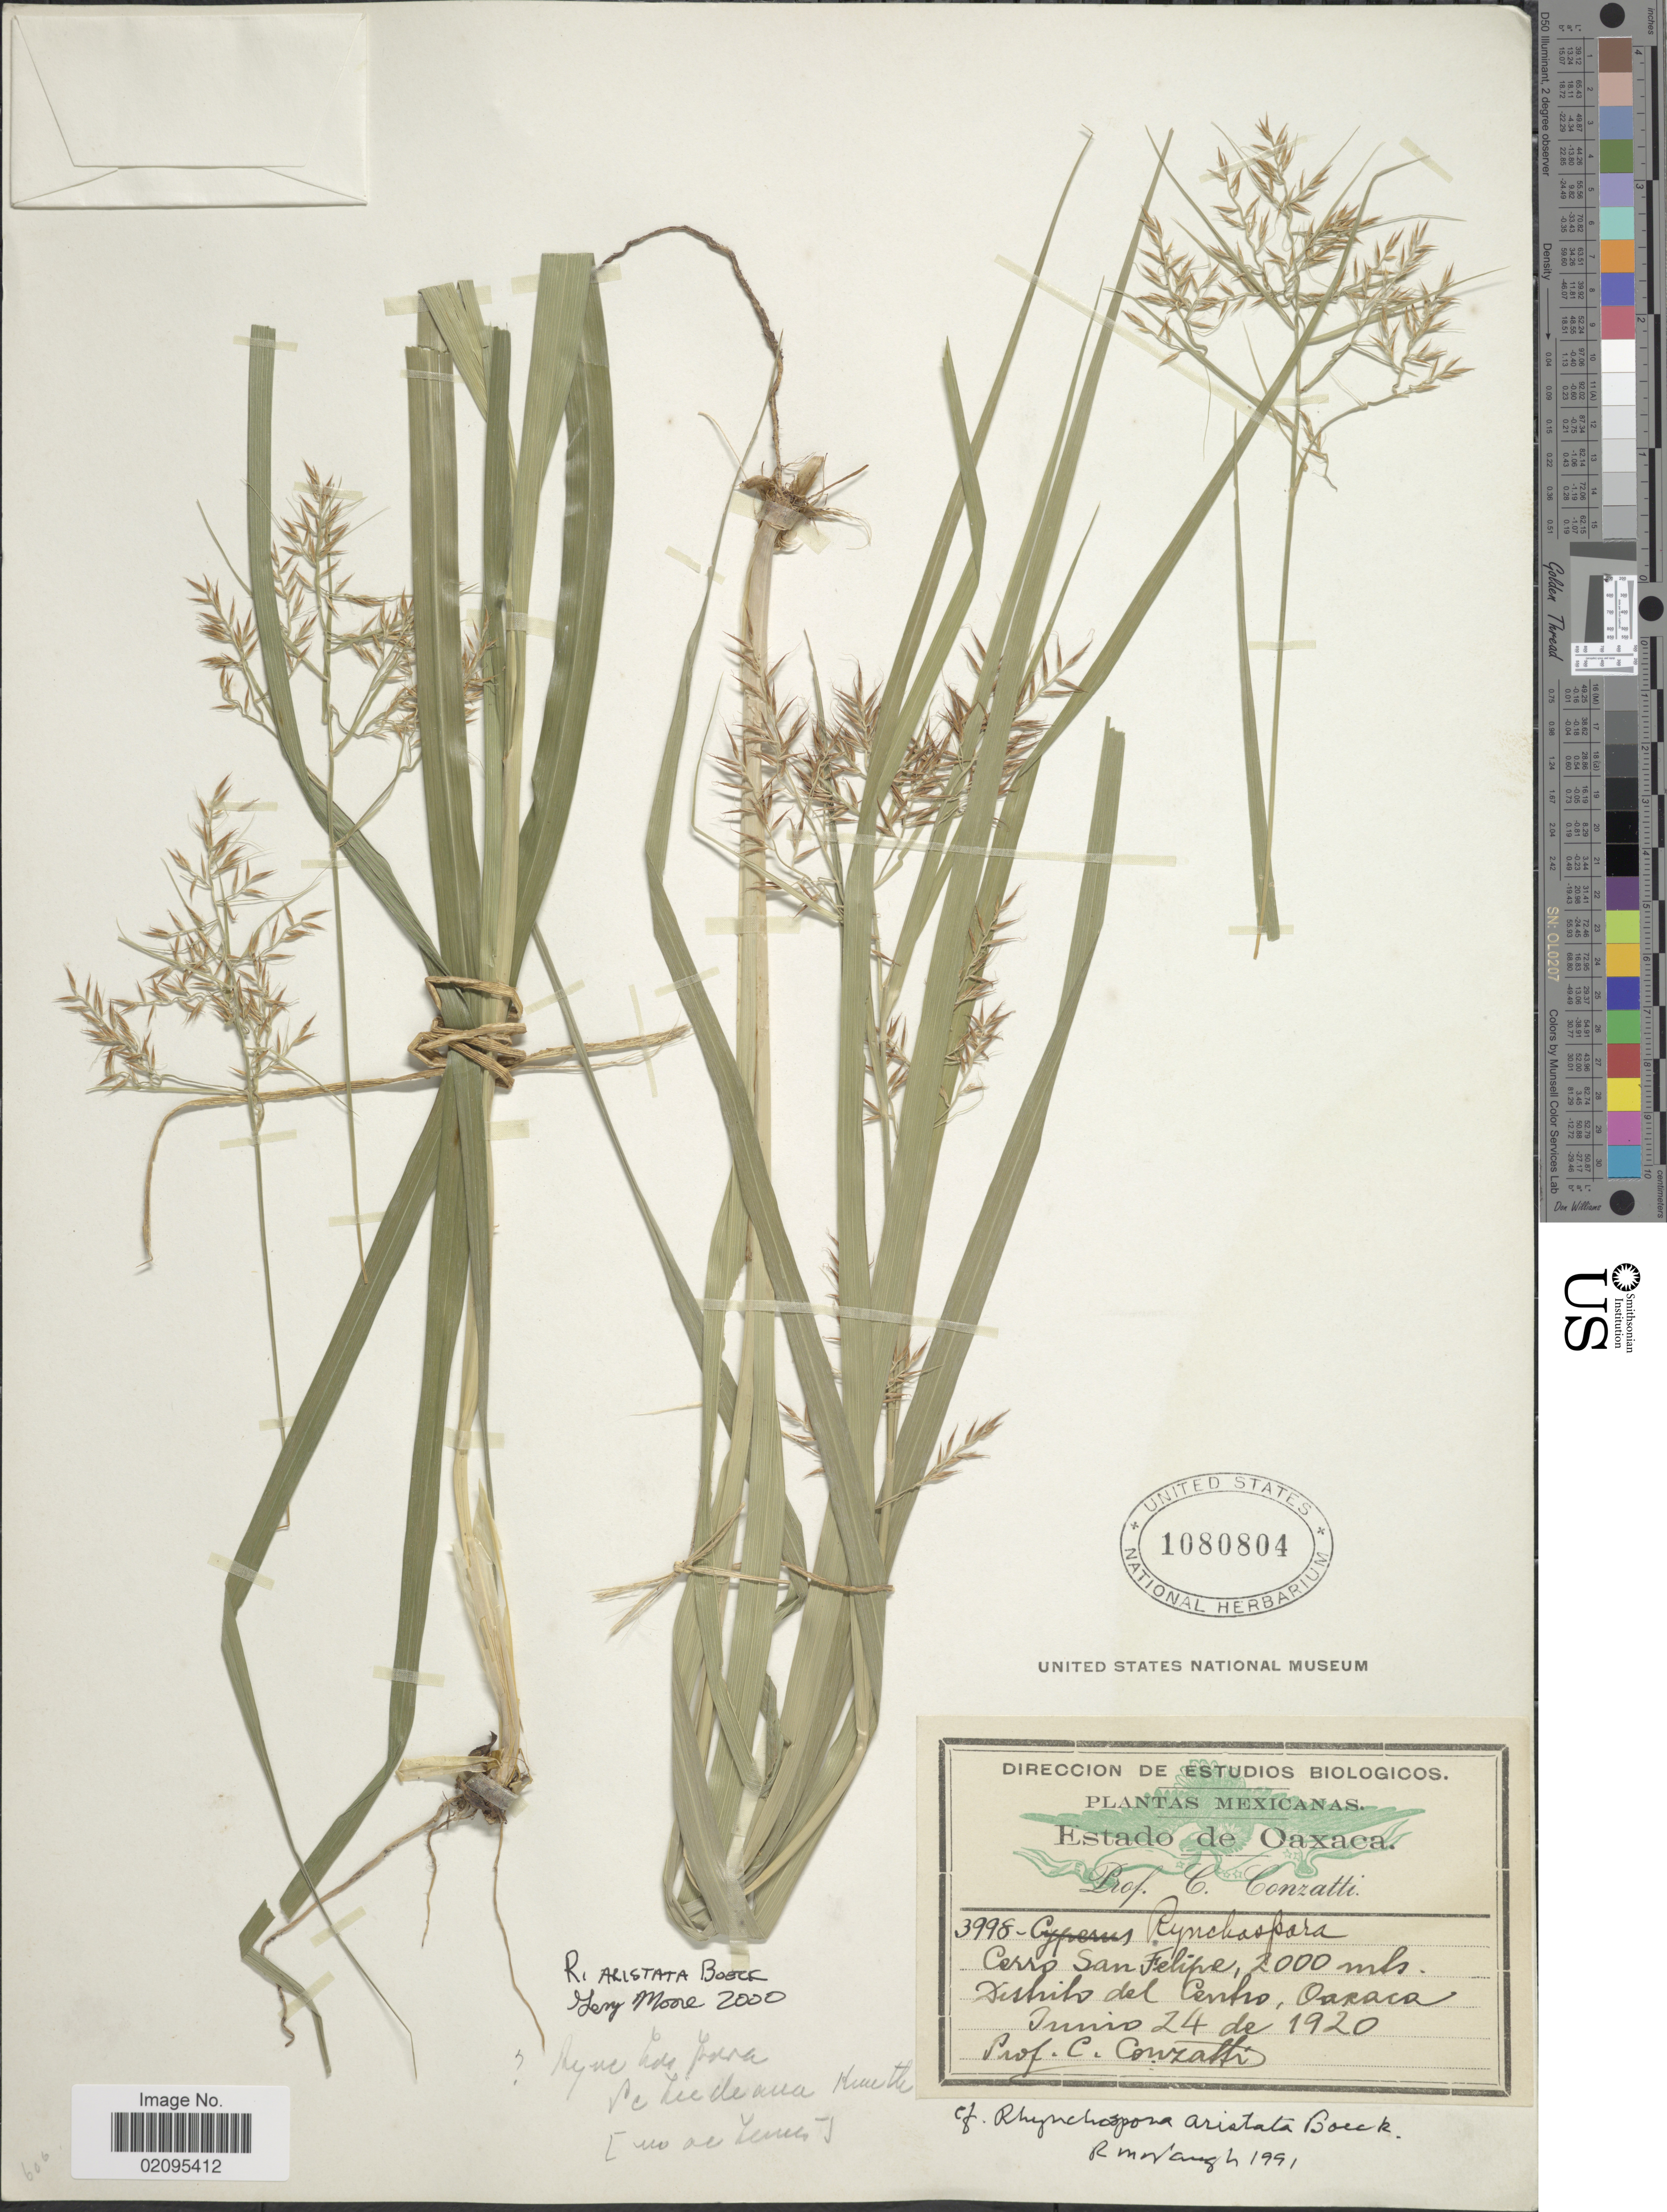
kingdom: Plantae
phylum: Tracheophyta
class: Liliopsida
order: Poales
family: Cyperaceae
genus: Rhynchospora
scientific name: Rhynchospora aristata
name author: Boeckeler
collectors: C. Conzatti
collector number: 3998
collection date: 1920-06-24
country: Mexico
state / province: Oaxaca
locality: Estado de Oaxaca, Cerro San Felipe, Distrito del Centro.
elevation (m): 2000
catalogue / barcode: US 1080804